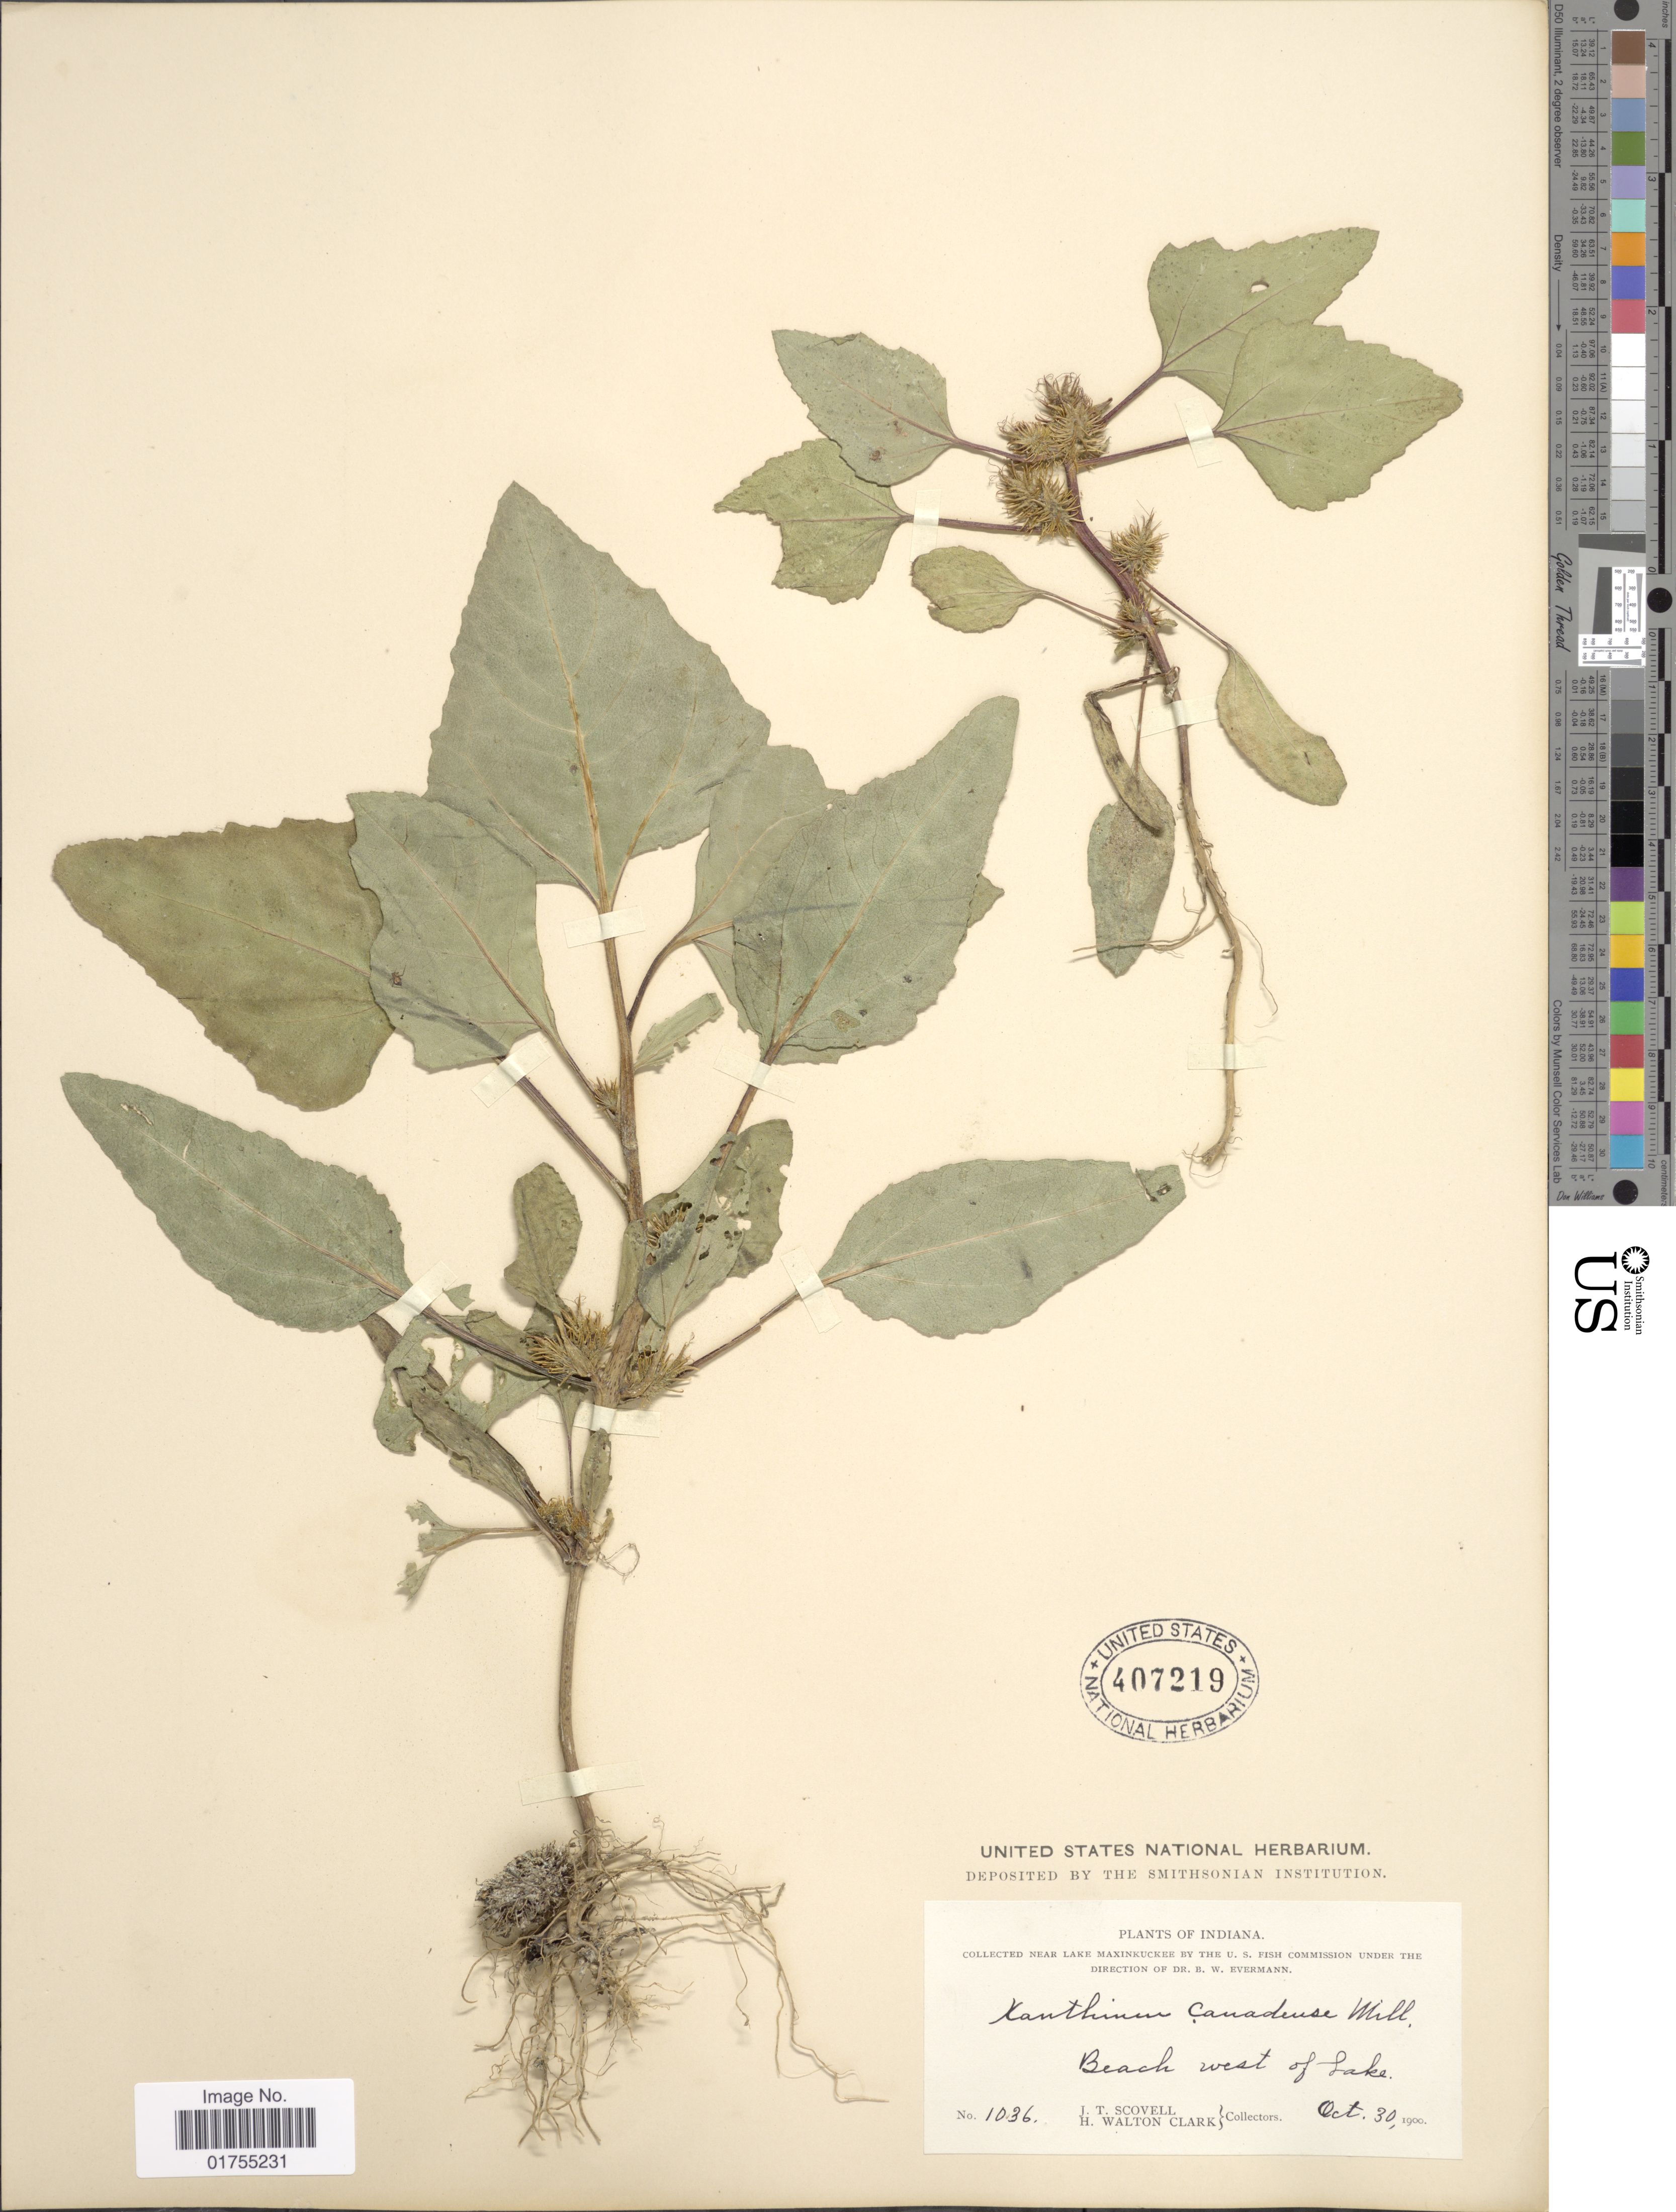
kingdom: Plantae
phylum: Tracheophyta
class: Magnoliopsida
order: Asterales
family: Asteraceae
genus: Xanthium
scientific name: Xanthium strumarium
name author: L.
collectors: J. T. Scovell & H. W. Clark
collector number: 1036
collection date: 1900-10-30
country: United States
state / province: Indiana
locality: Beach west of lake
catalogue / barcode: US 407219